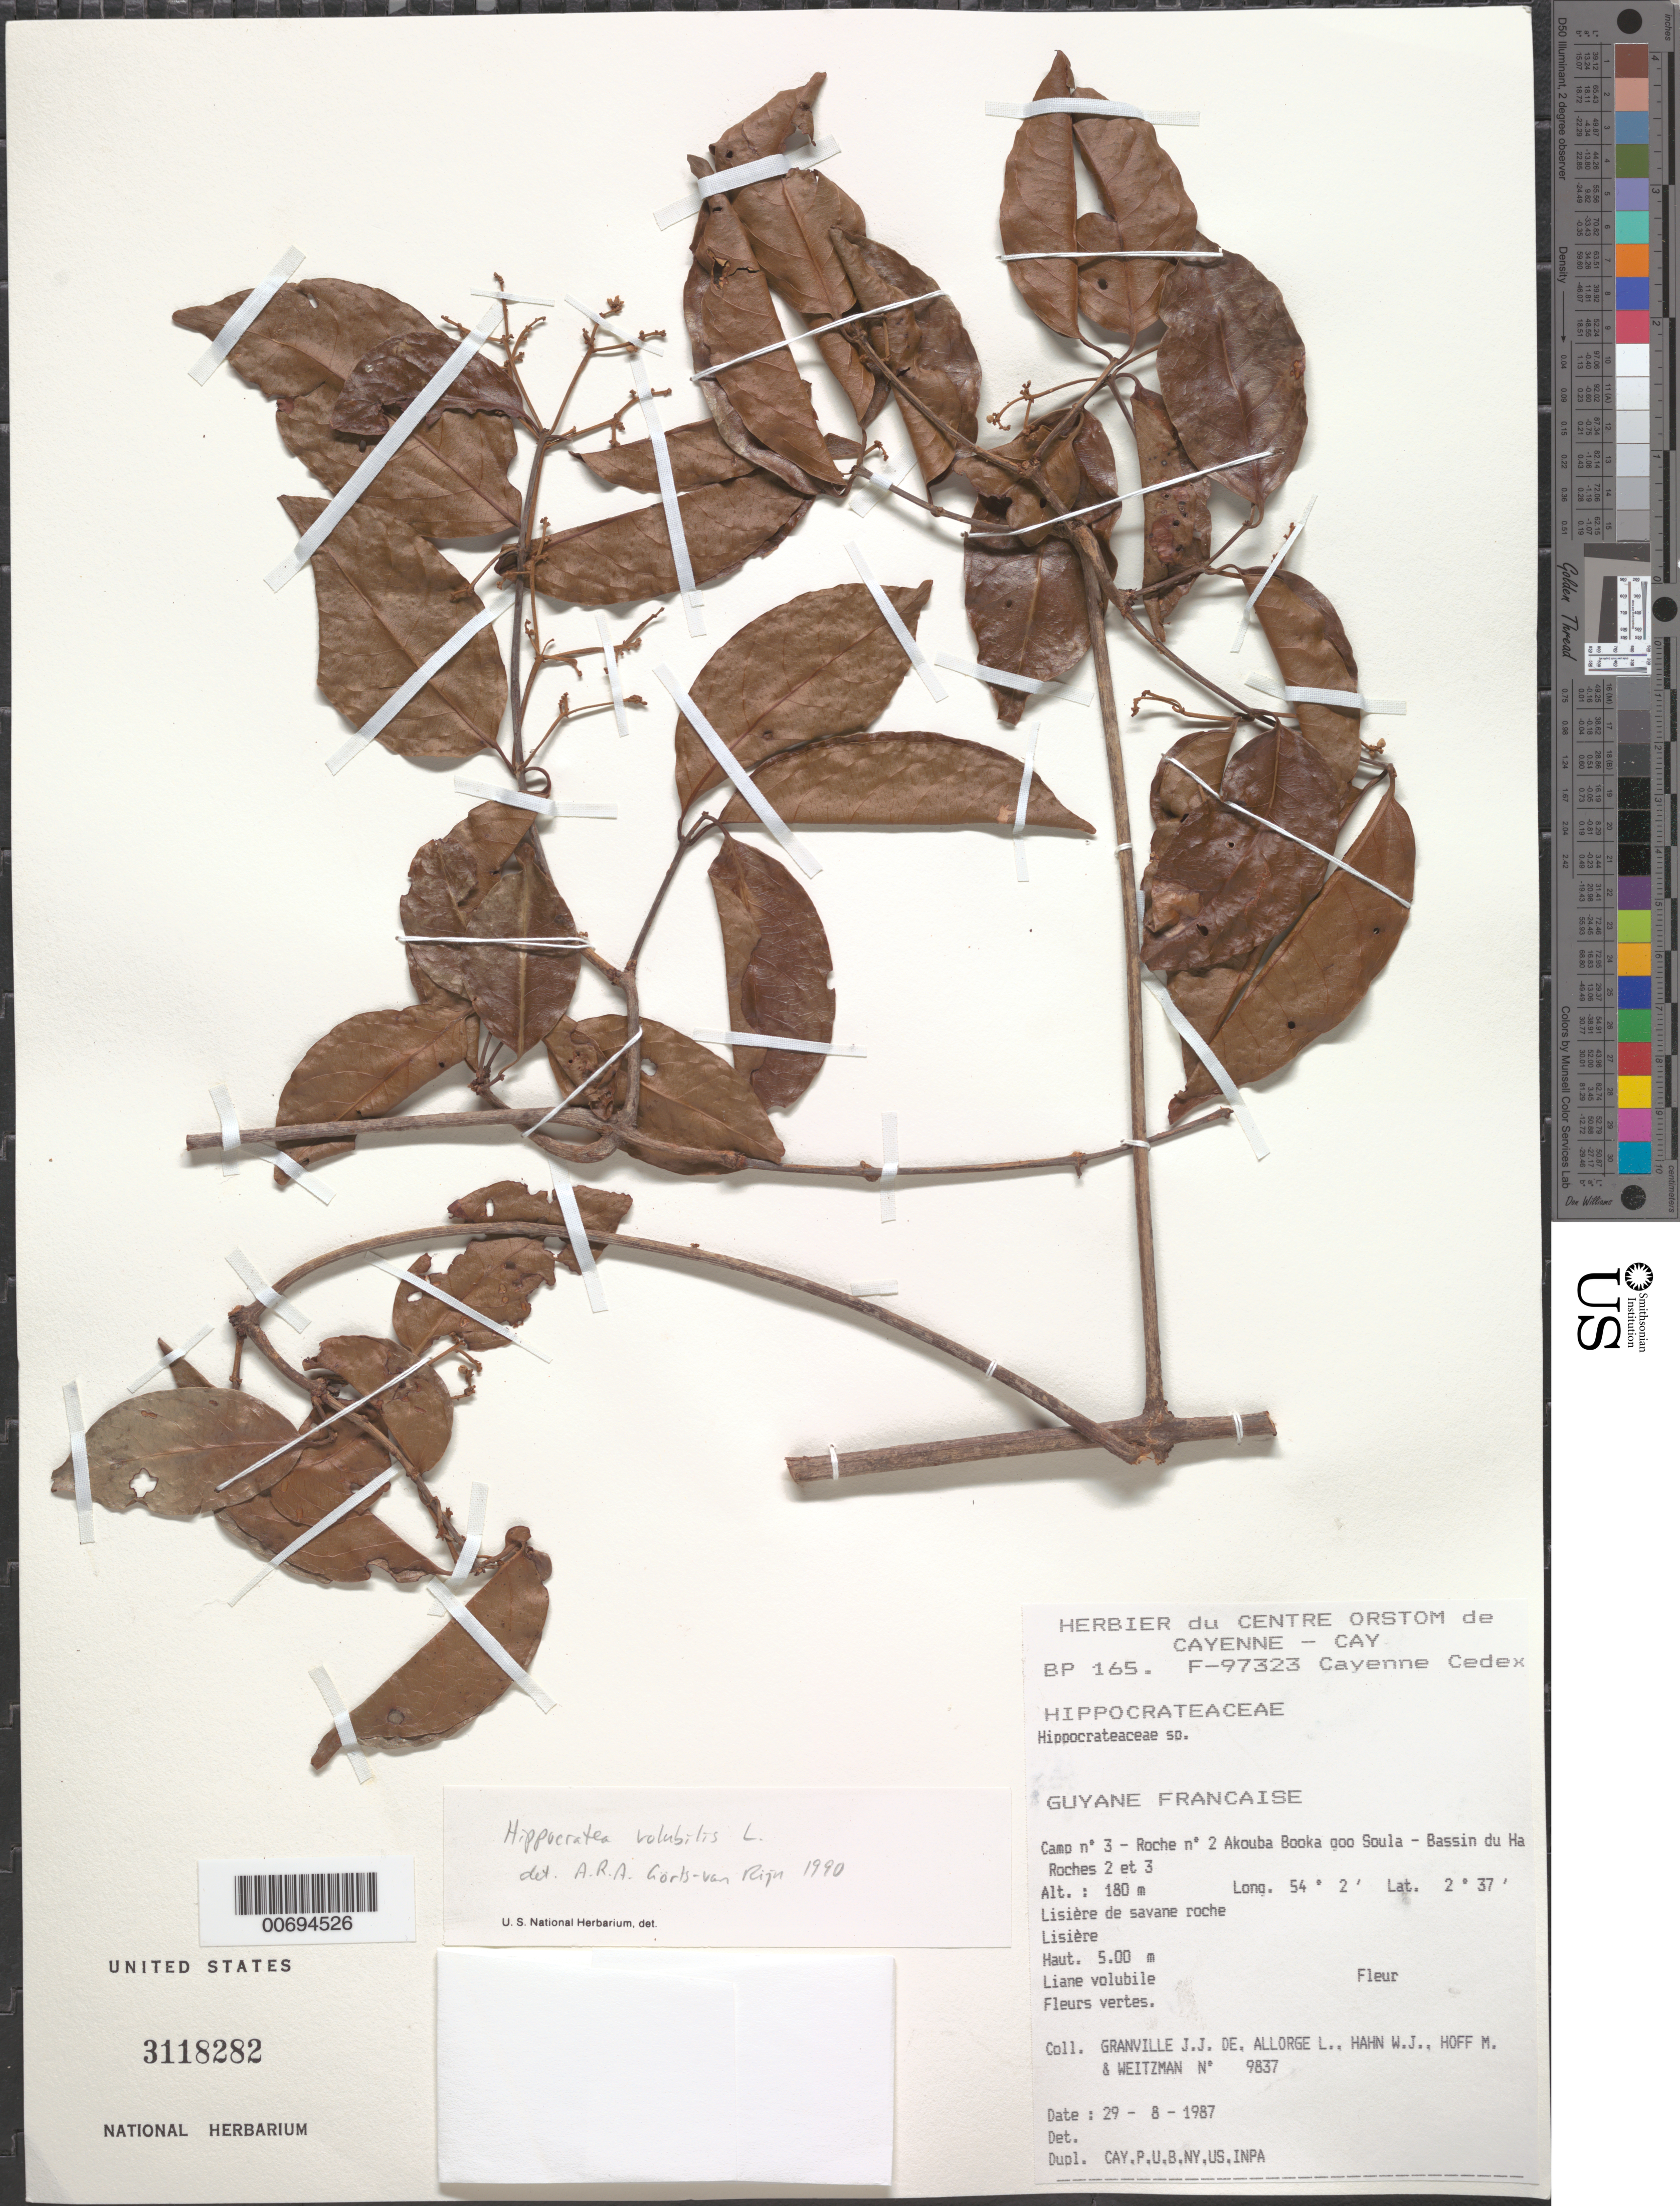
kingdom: Plantae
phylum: Tracheophyta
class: Magnoliopsida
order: Celastrales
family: Celastraceae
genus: Hippocratea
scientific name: Hippocratea volubilis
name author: L.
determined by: Görts-van Rijn, A. R. A.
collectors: J.-J. de Granville, L. Allorge, W. J. Hahn, M. Hoff & A. L. Weitzman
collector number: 9837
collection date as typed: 29-Aug-87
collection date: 1987-08-29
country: French Guiana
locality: Akouba Booka goo Soula, Camp #3, Roche no. 2, Bassin du Haut-Marouini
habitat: Lisière de savane roche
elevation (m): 180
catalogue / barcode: US 3118282